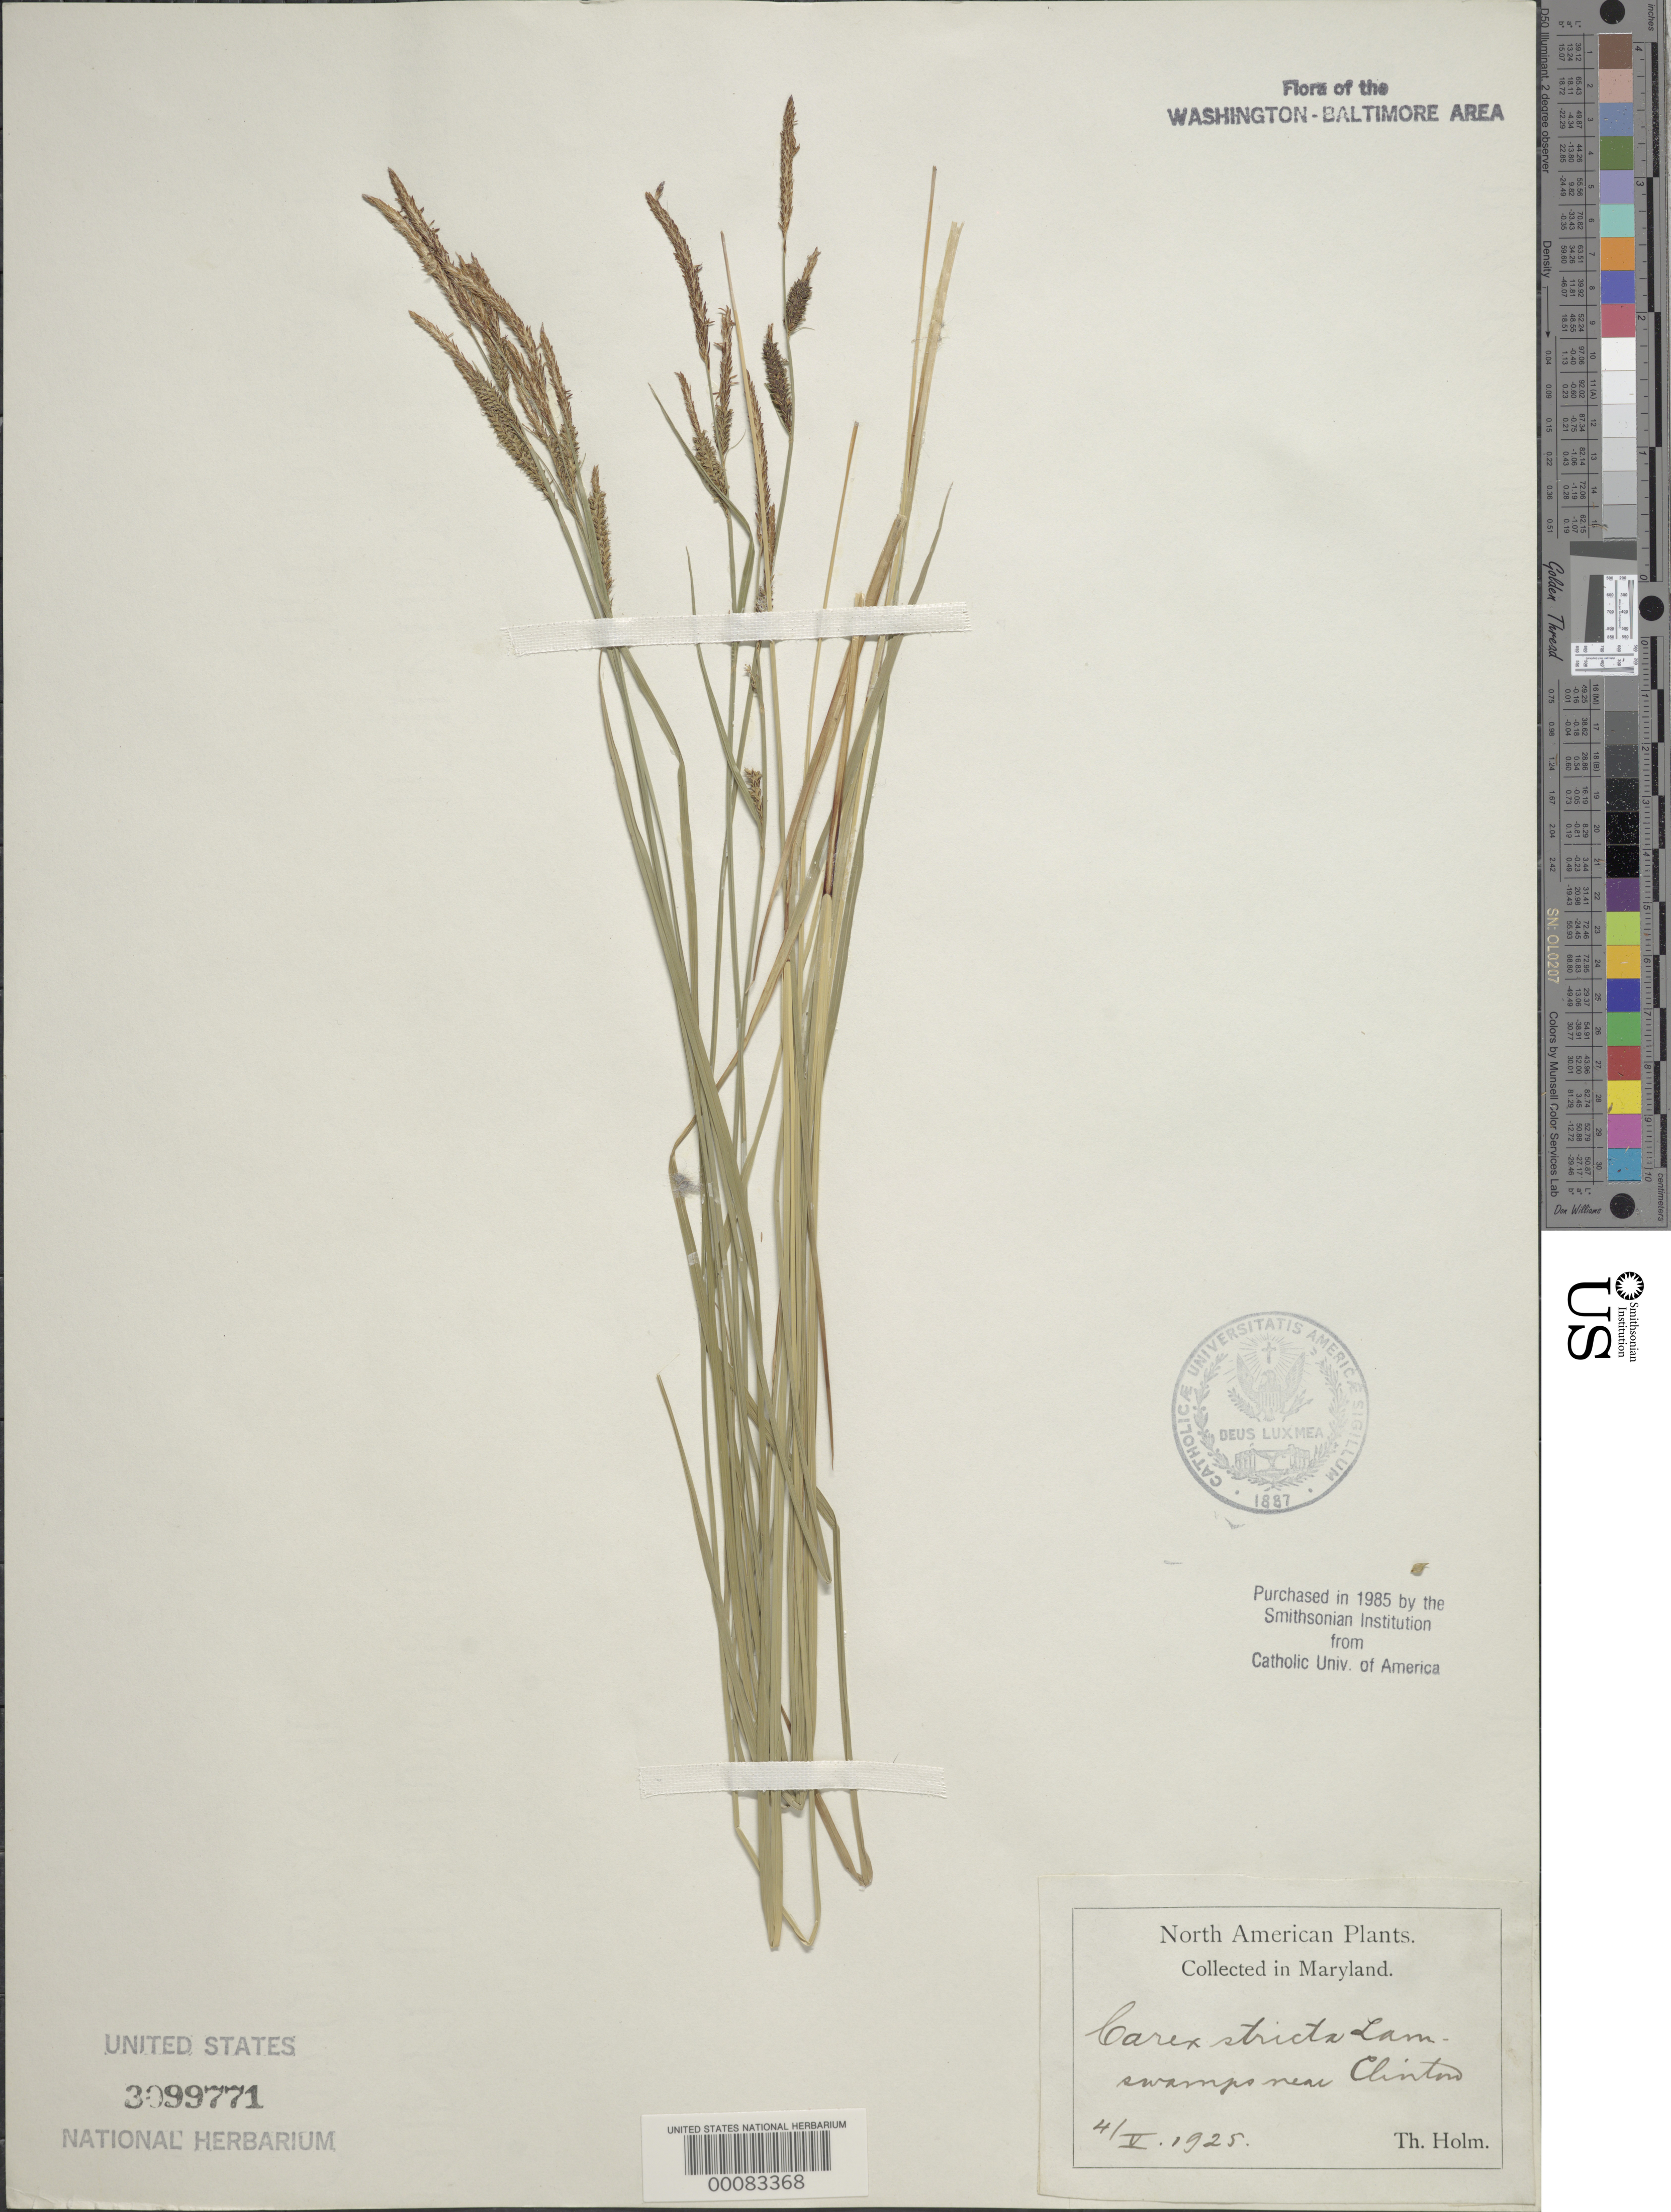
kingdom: Plantae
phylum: Tracheophyta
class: Liliopsida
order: Poales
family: Cyperaceae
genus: Carex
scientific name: Carex stricta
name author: Lam.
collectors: T. Holm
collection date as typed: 04 May 1925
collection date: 1925-05-04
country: United States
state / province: Maryland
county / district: Prince George's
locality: Near Clinton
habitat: Swamp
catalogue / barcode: US 3099771